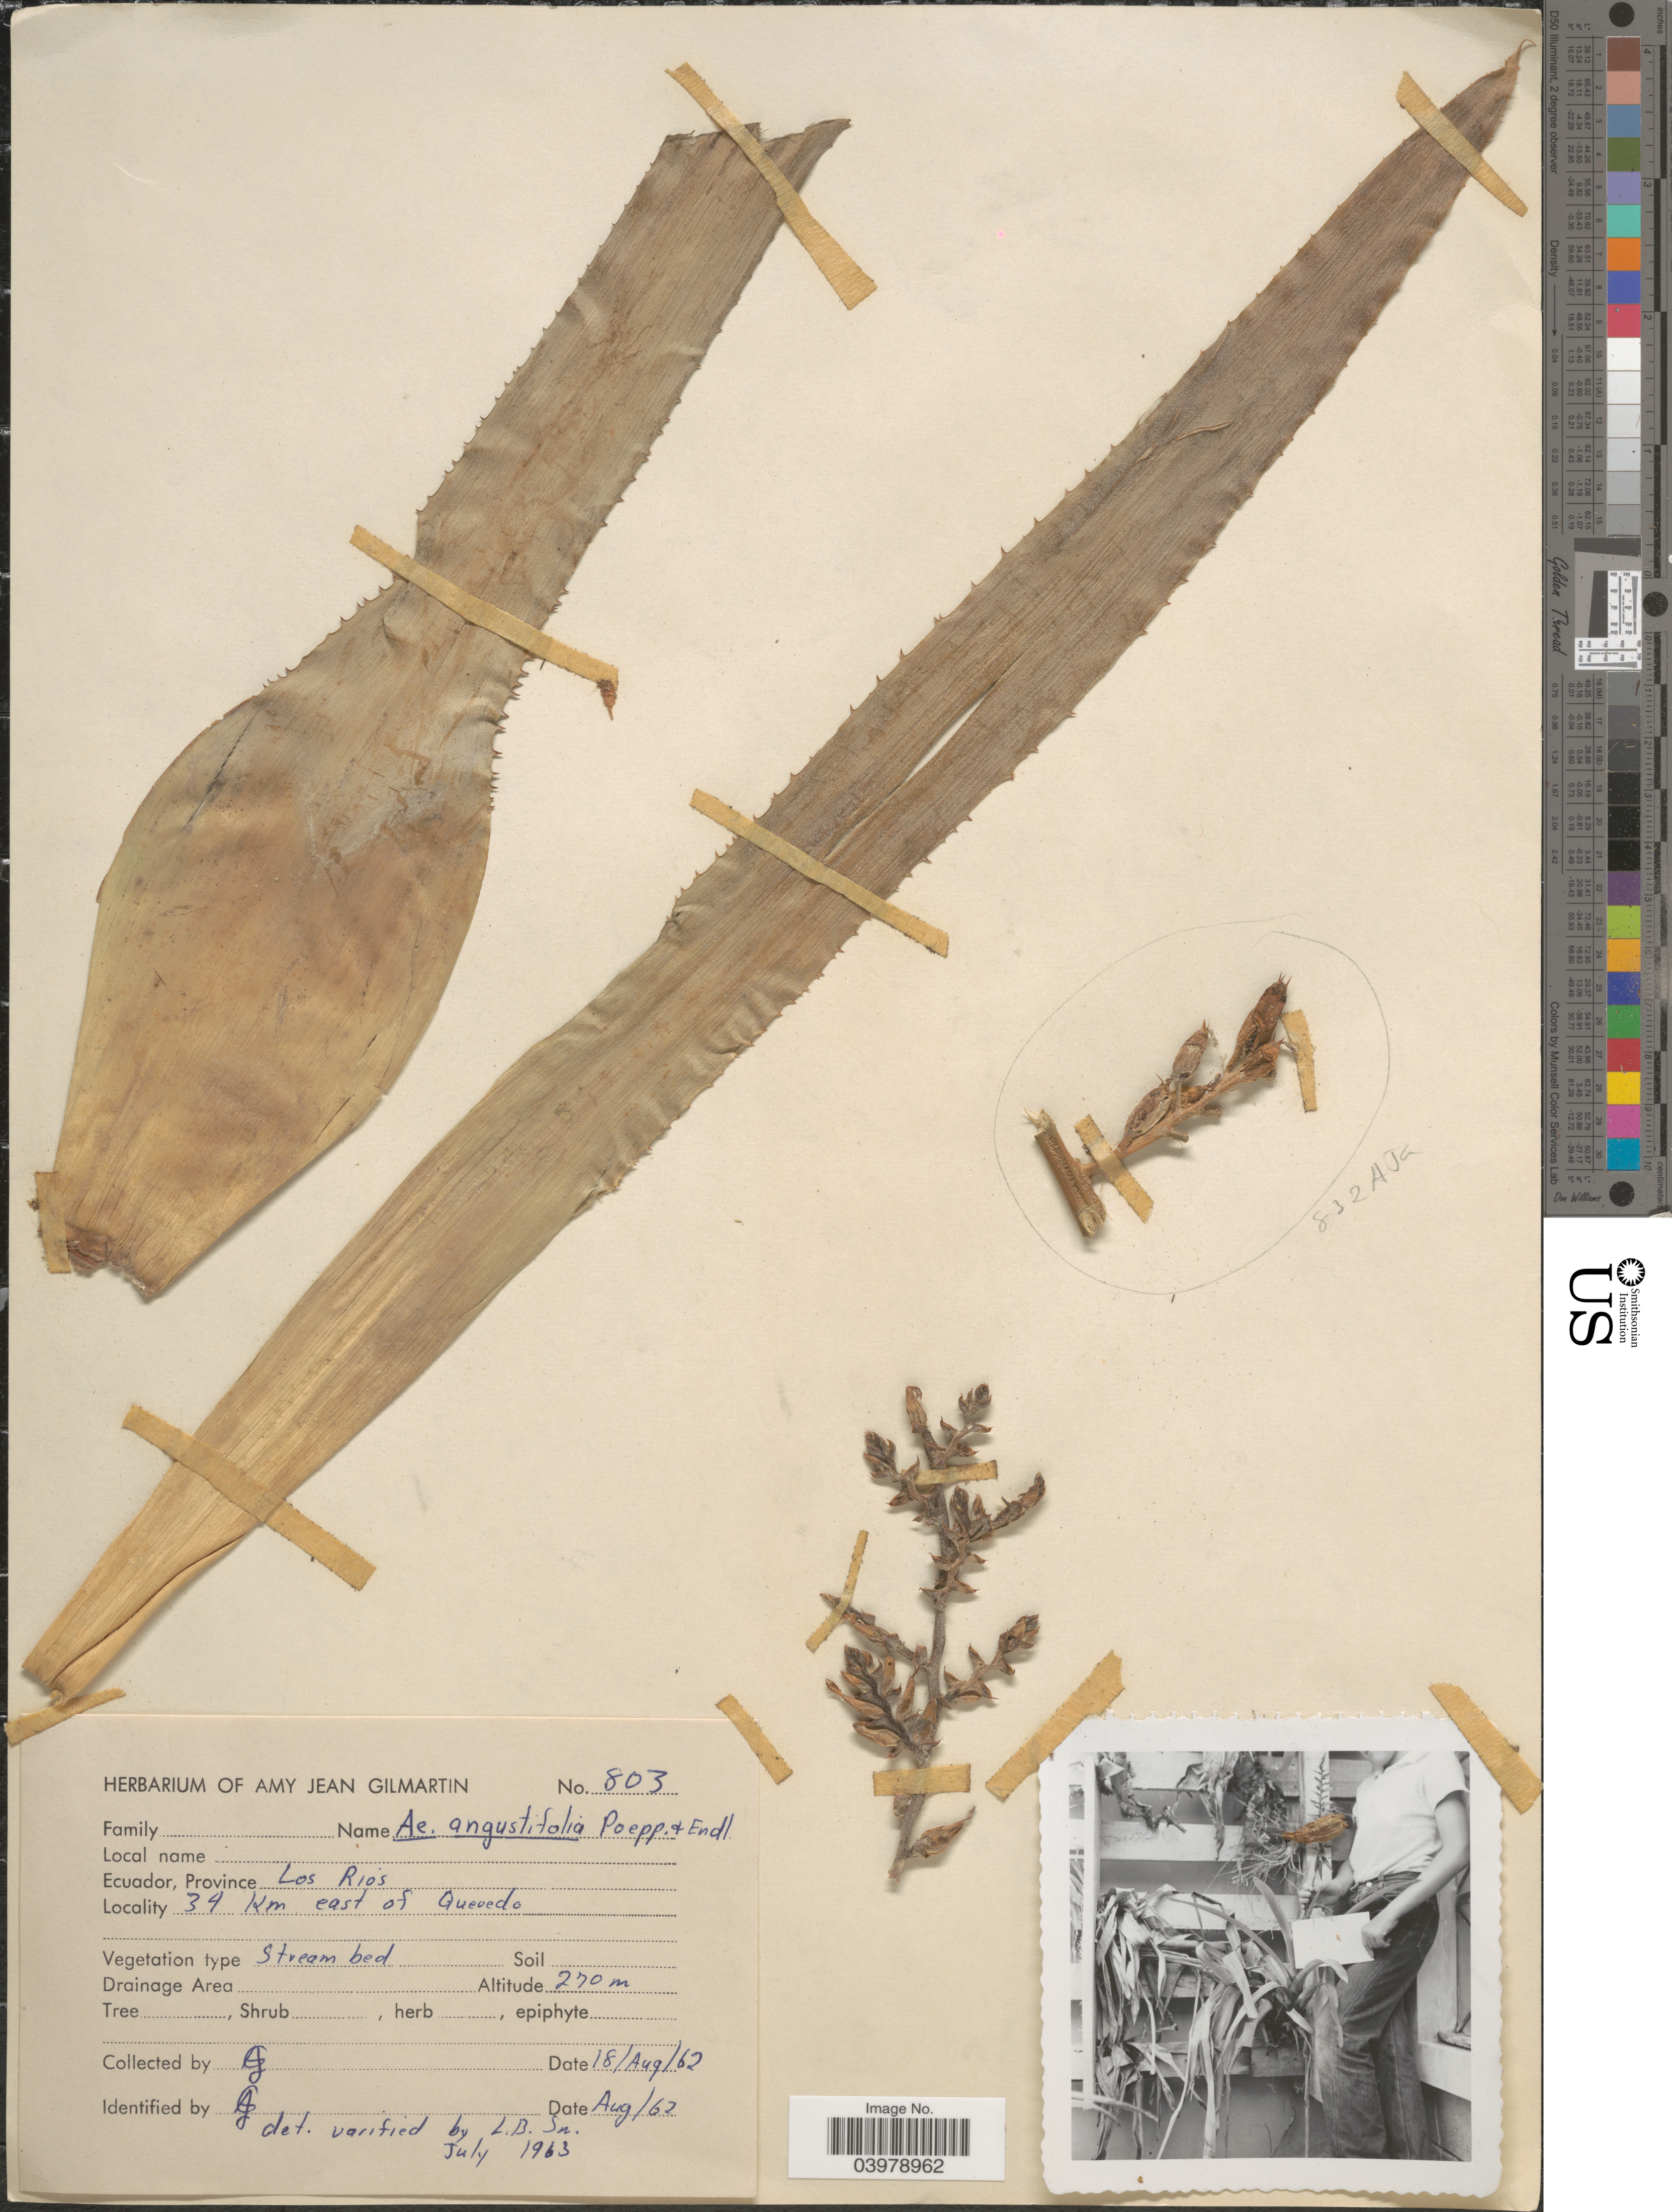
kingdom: Plantae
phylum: Tracheophyta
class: Liliopsida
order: Poales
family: Bromeliaceae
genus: Aechmea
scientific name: Aechmea angustifolia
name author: Poepp. & Endl.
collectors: Ex herb. Amy Jean Gilmartin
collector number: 803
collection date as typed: Transcribed d/m/y: 18/8/62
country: Ecuador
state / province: Los Ríos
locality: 34 Km east of Quevedo.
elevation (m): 270